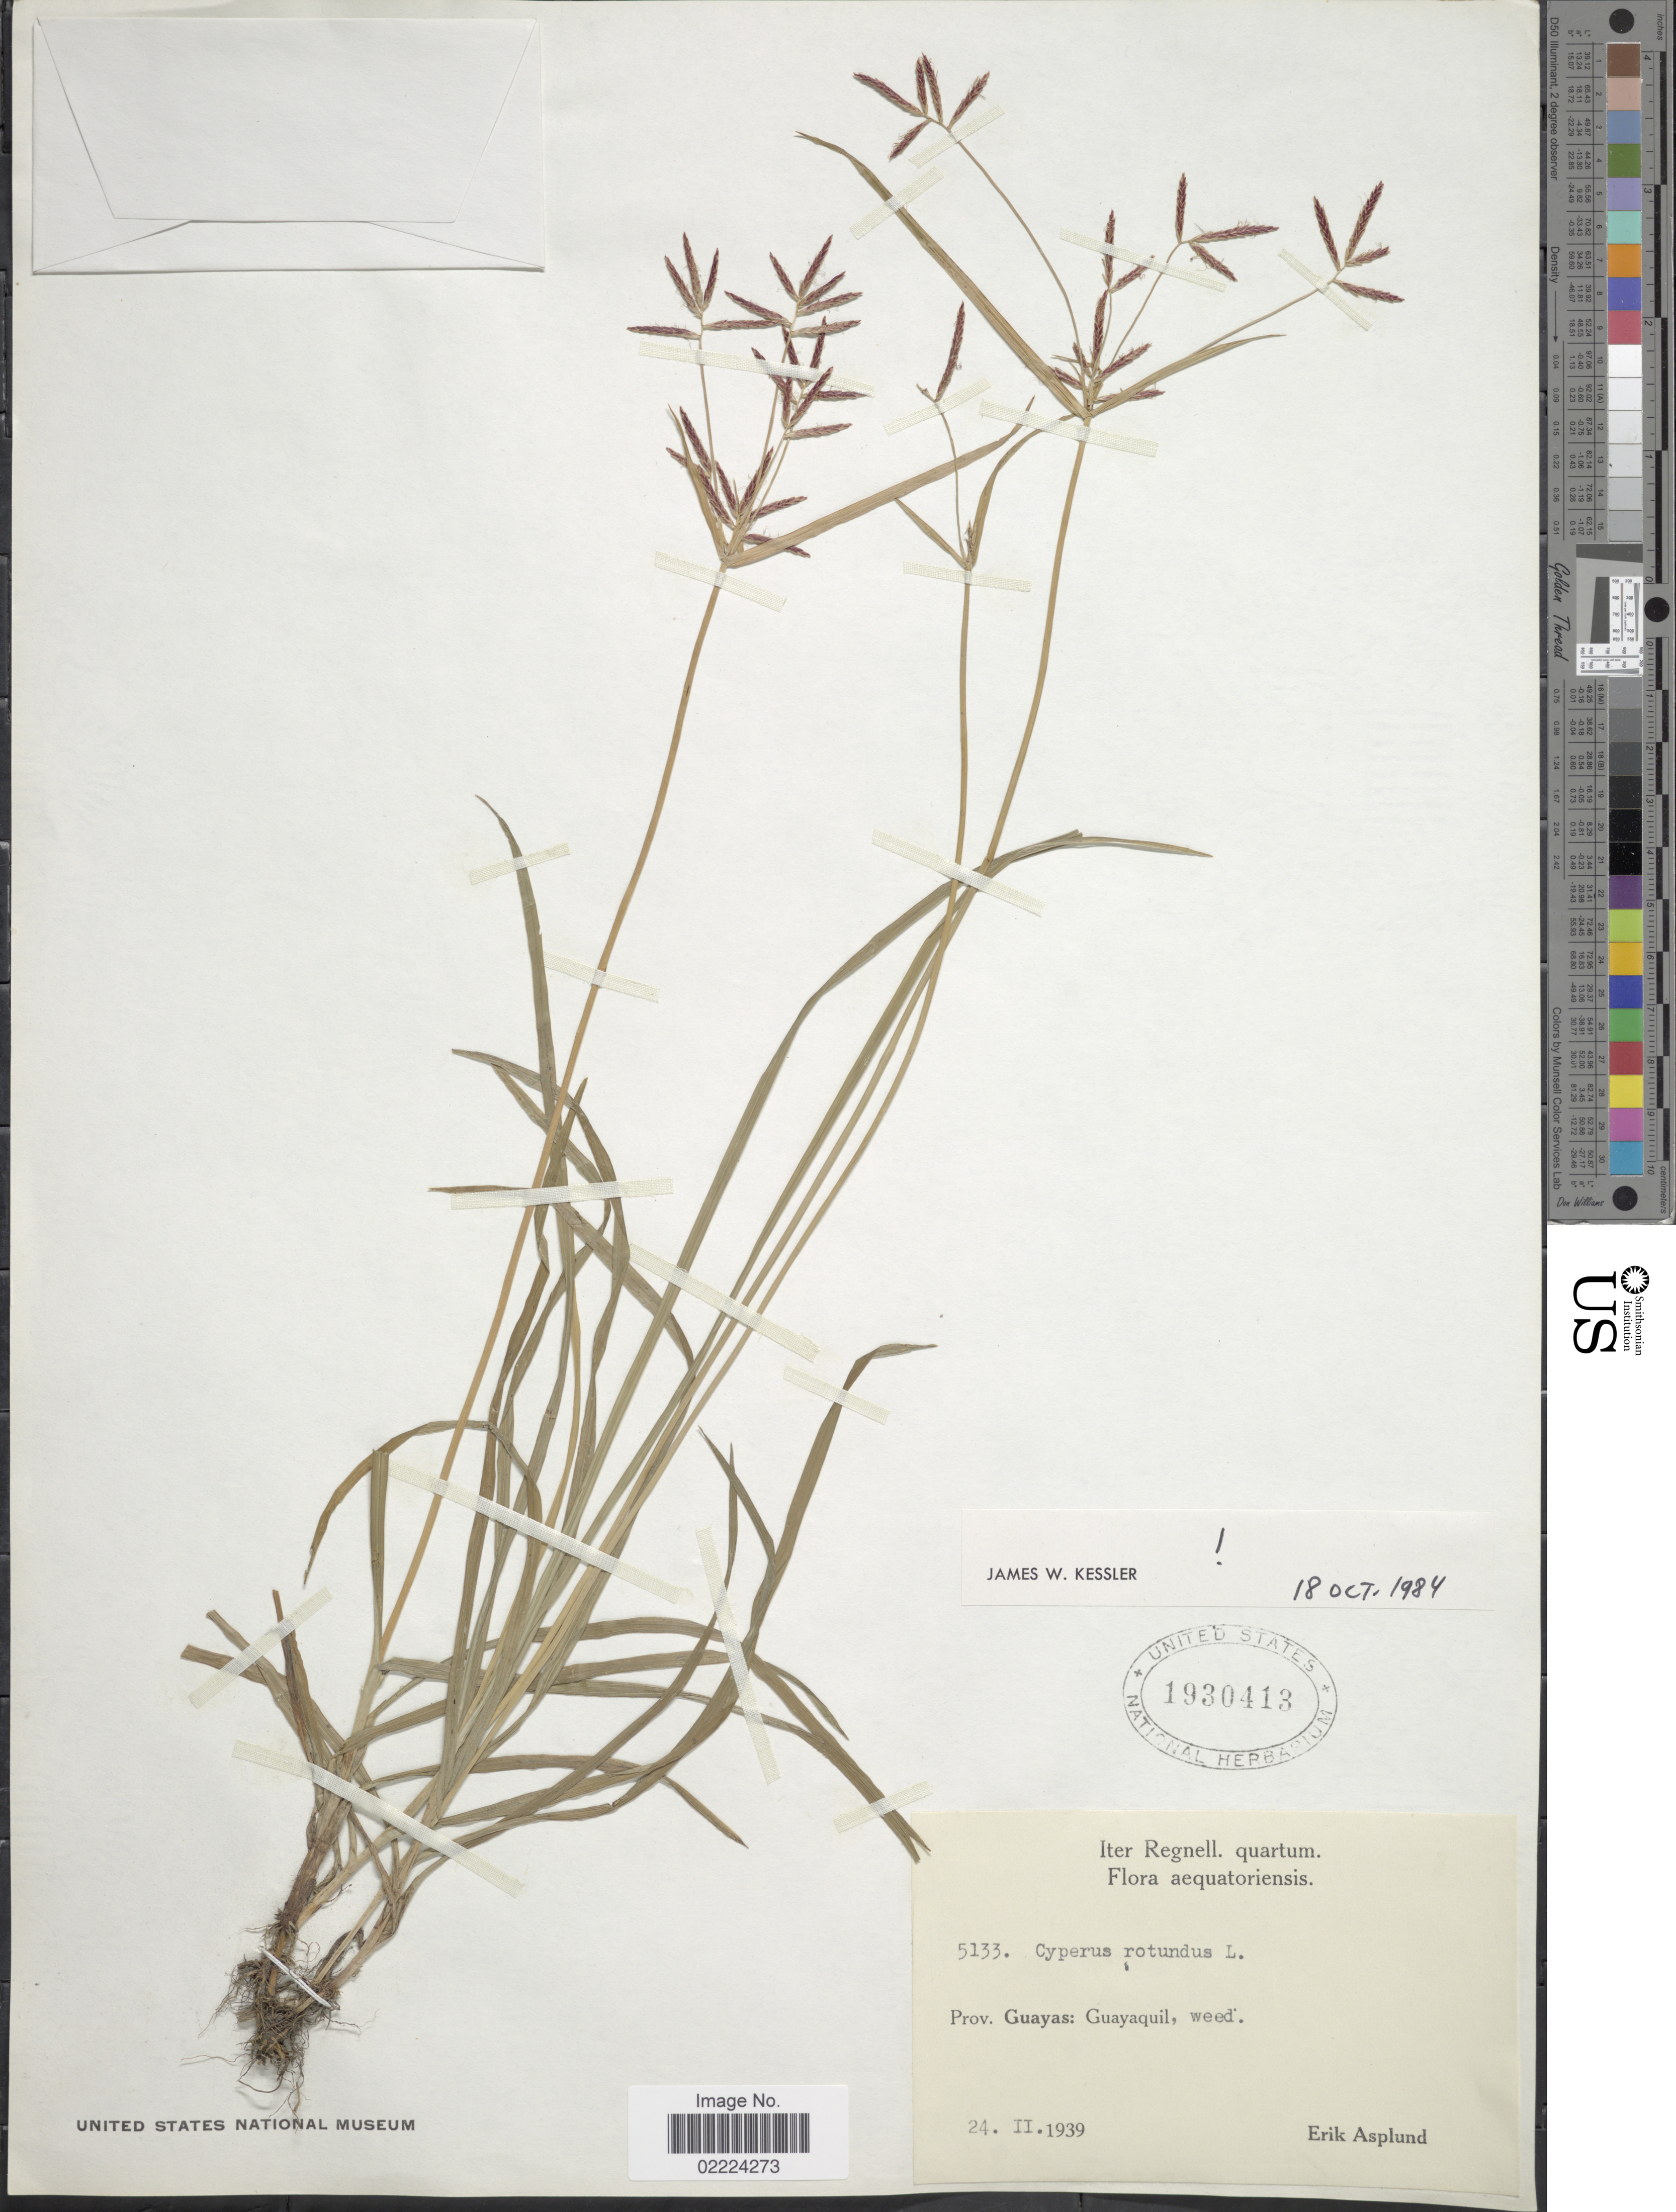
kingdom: Plantae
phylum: Tracheophyta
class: Liliopsida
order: Poales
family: Cyperaceae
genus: Cyperus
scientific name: Cyperus rotundus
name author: L.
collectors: E. Asplund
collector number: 5133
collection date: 1939-02-24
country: Ecuador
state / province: Guayas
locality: Guayaquil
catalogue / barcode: US 1930413